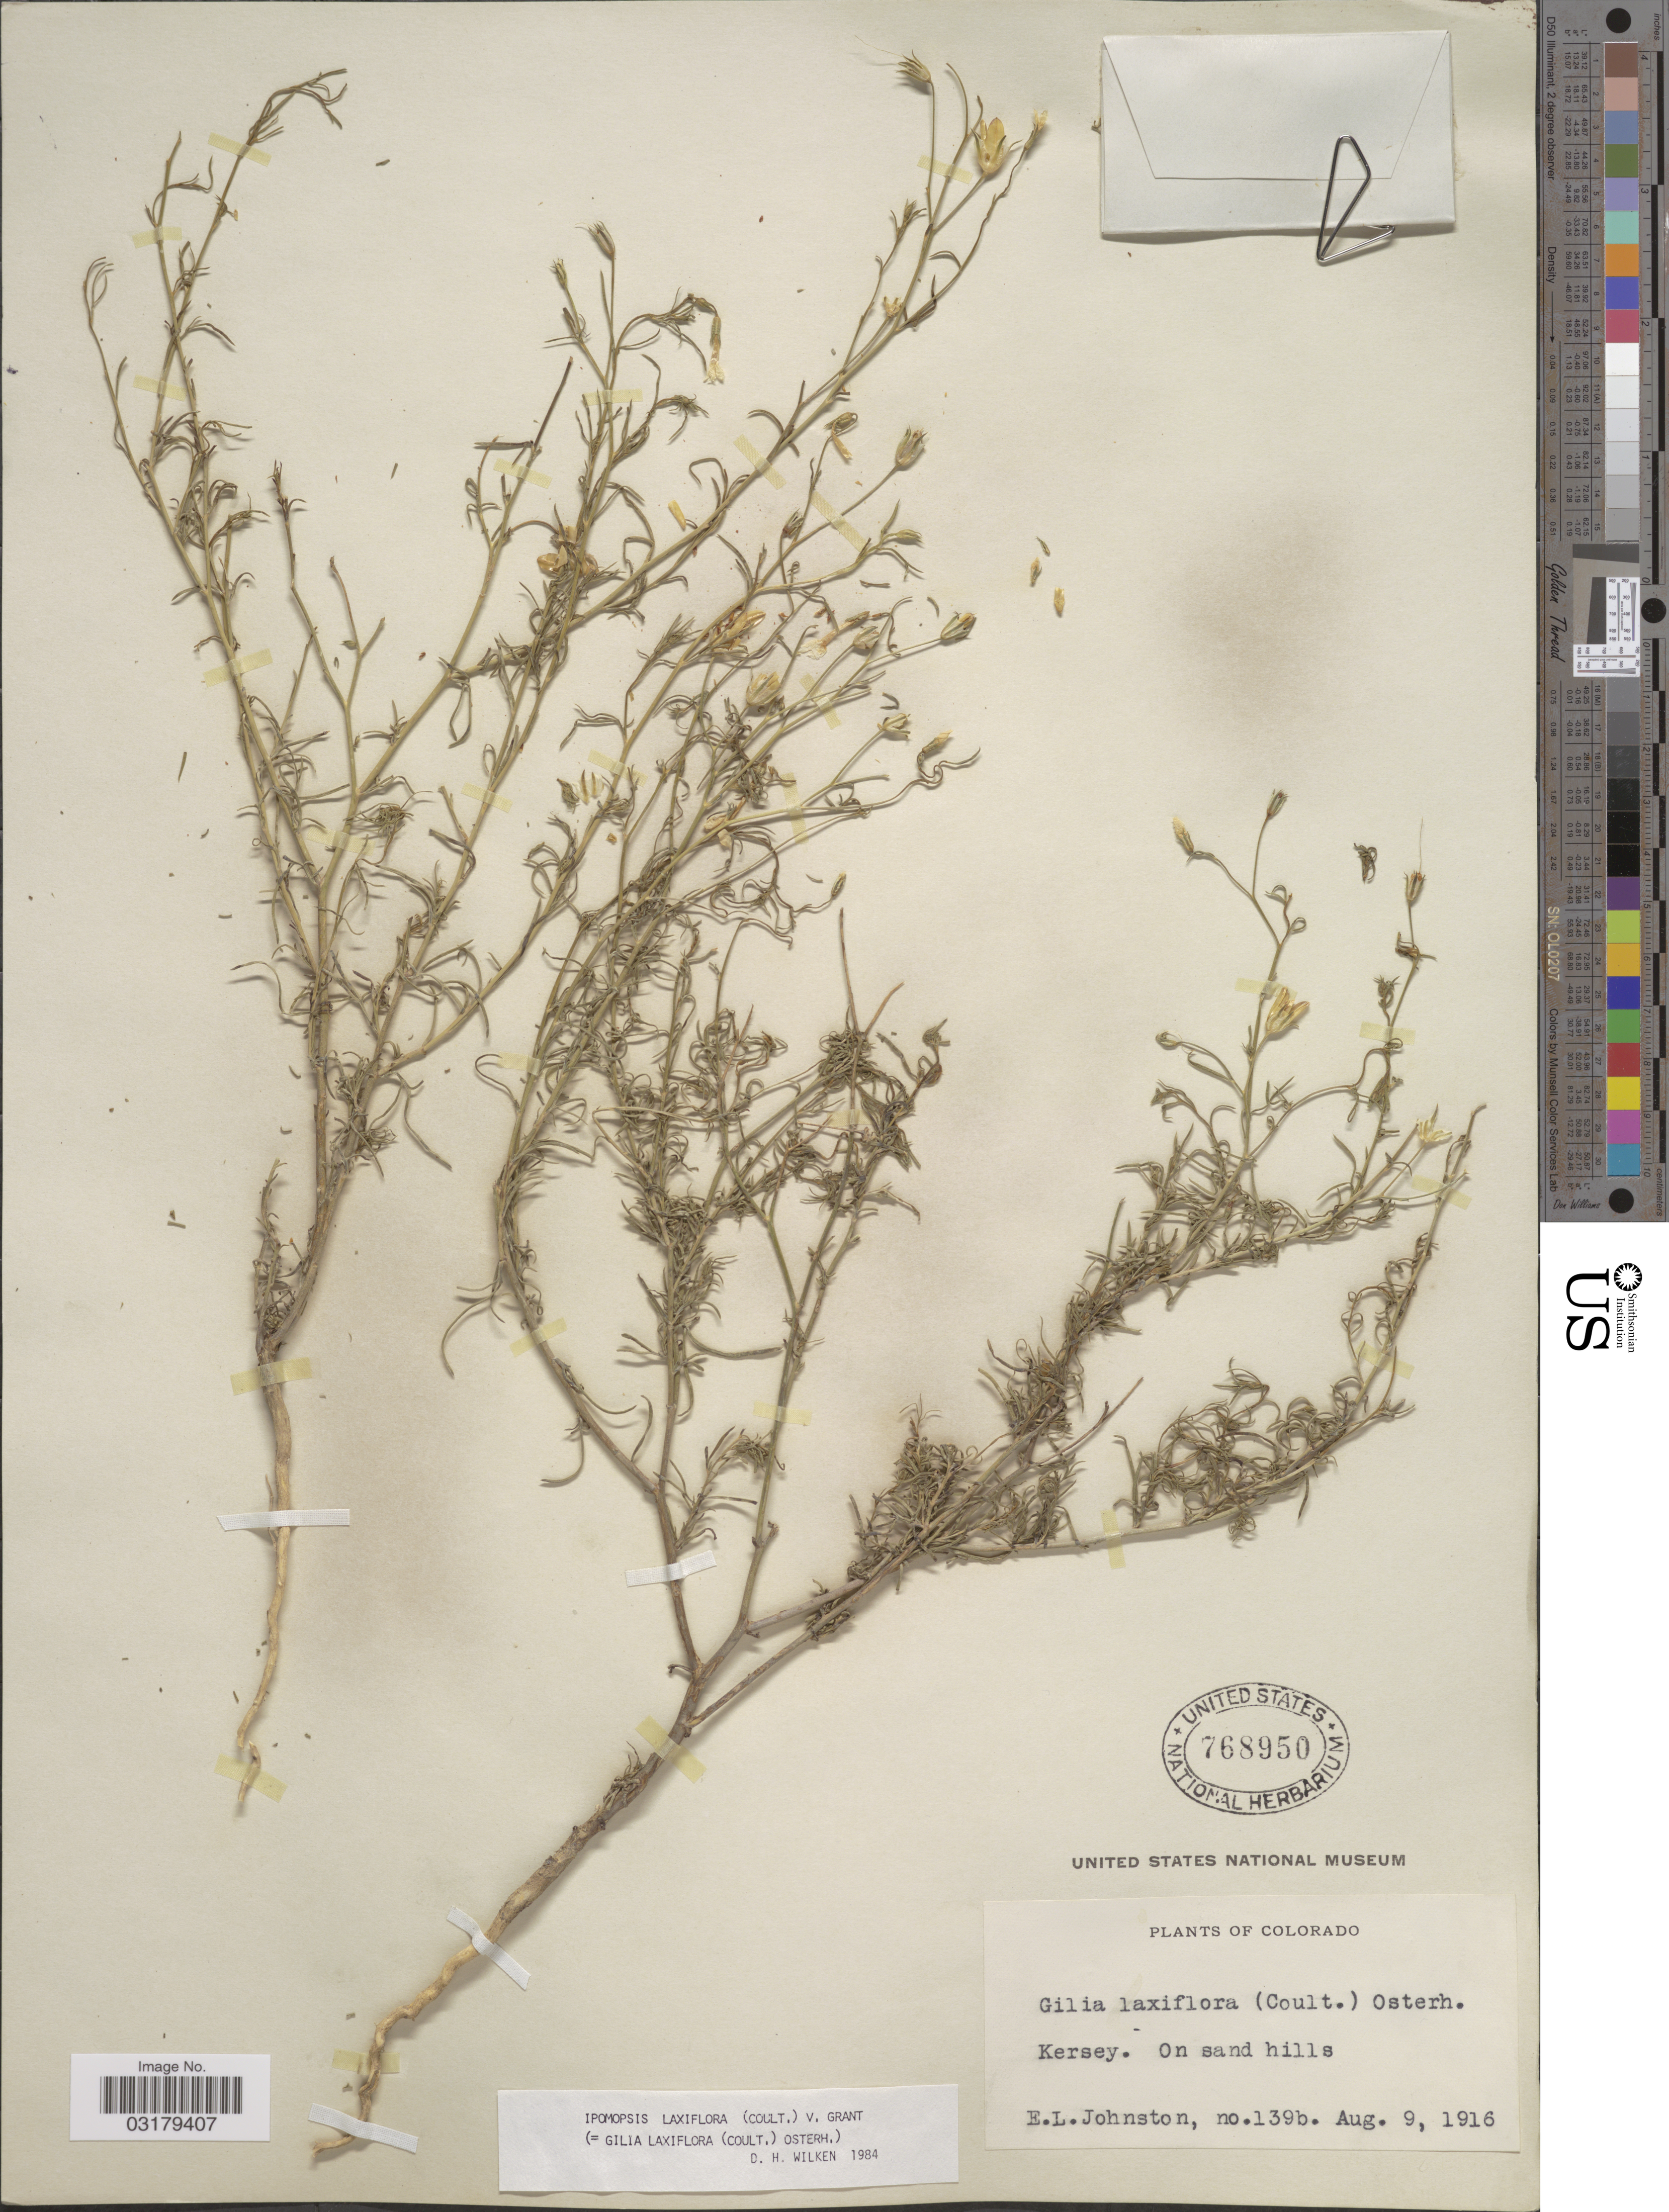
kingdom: Plantae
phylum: Tracheophyta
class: Magnoliopsida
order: Ericales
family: Polemoniaceae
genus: Ipomopsis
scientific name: Ipomopsis laxiflora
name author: (J.M. Coult.) V.E. Grant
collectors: E. L. Johnston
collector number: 139b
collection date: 1916-08-09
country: United States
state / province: Colorado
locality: Kersey. On sand hills.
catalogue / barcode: US 768950